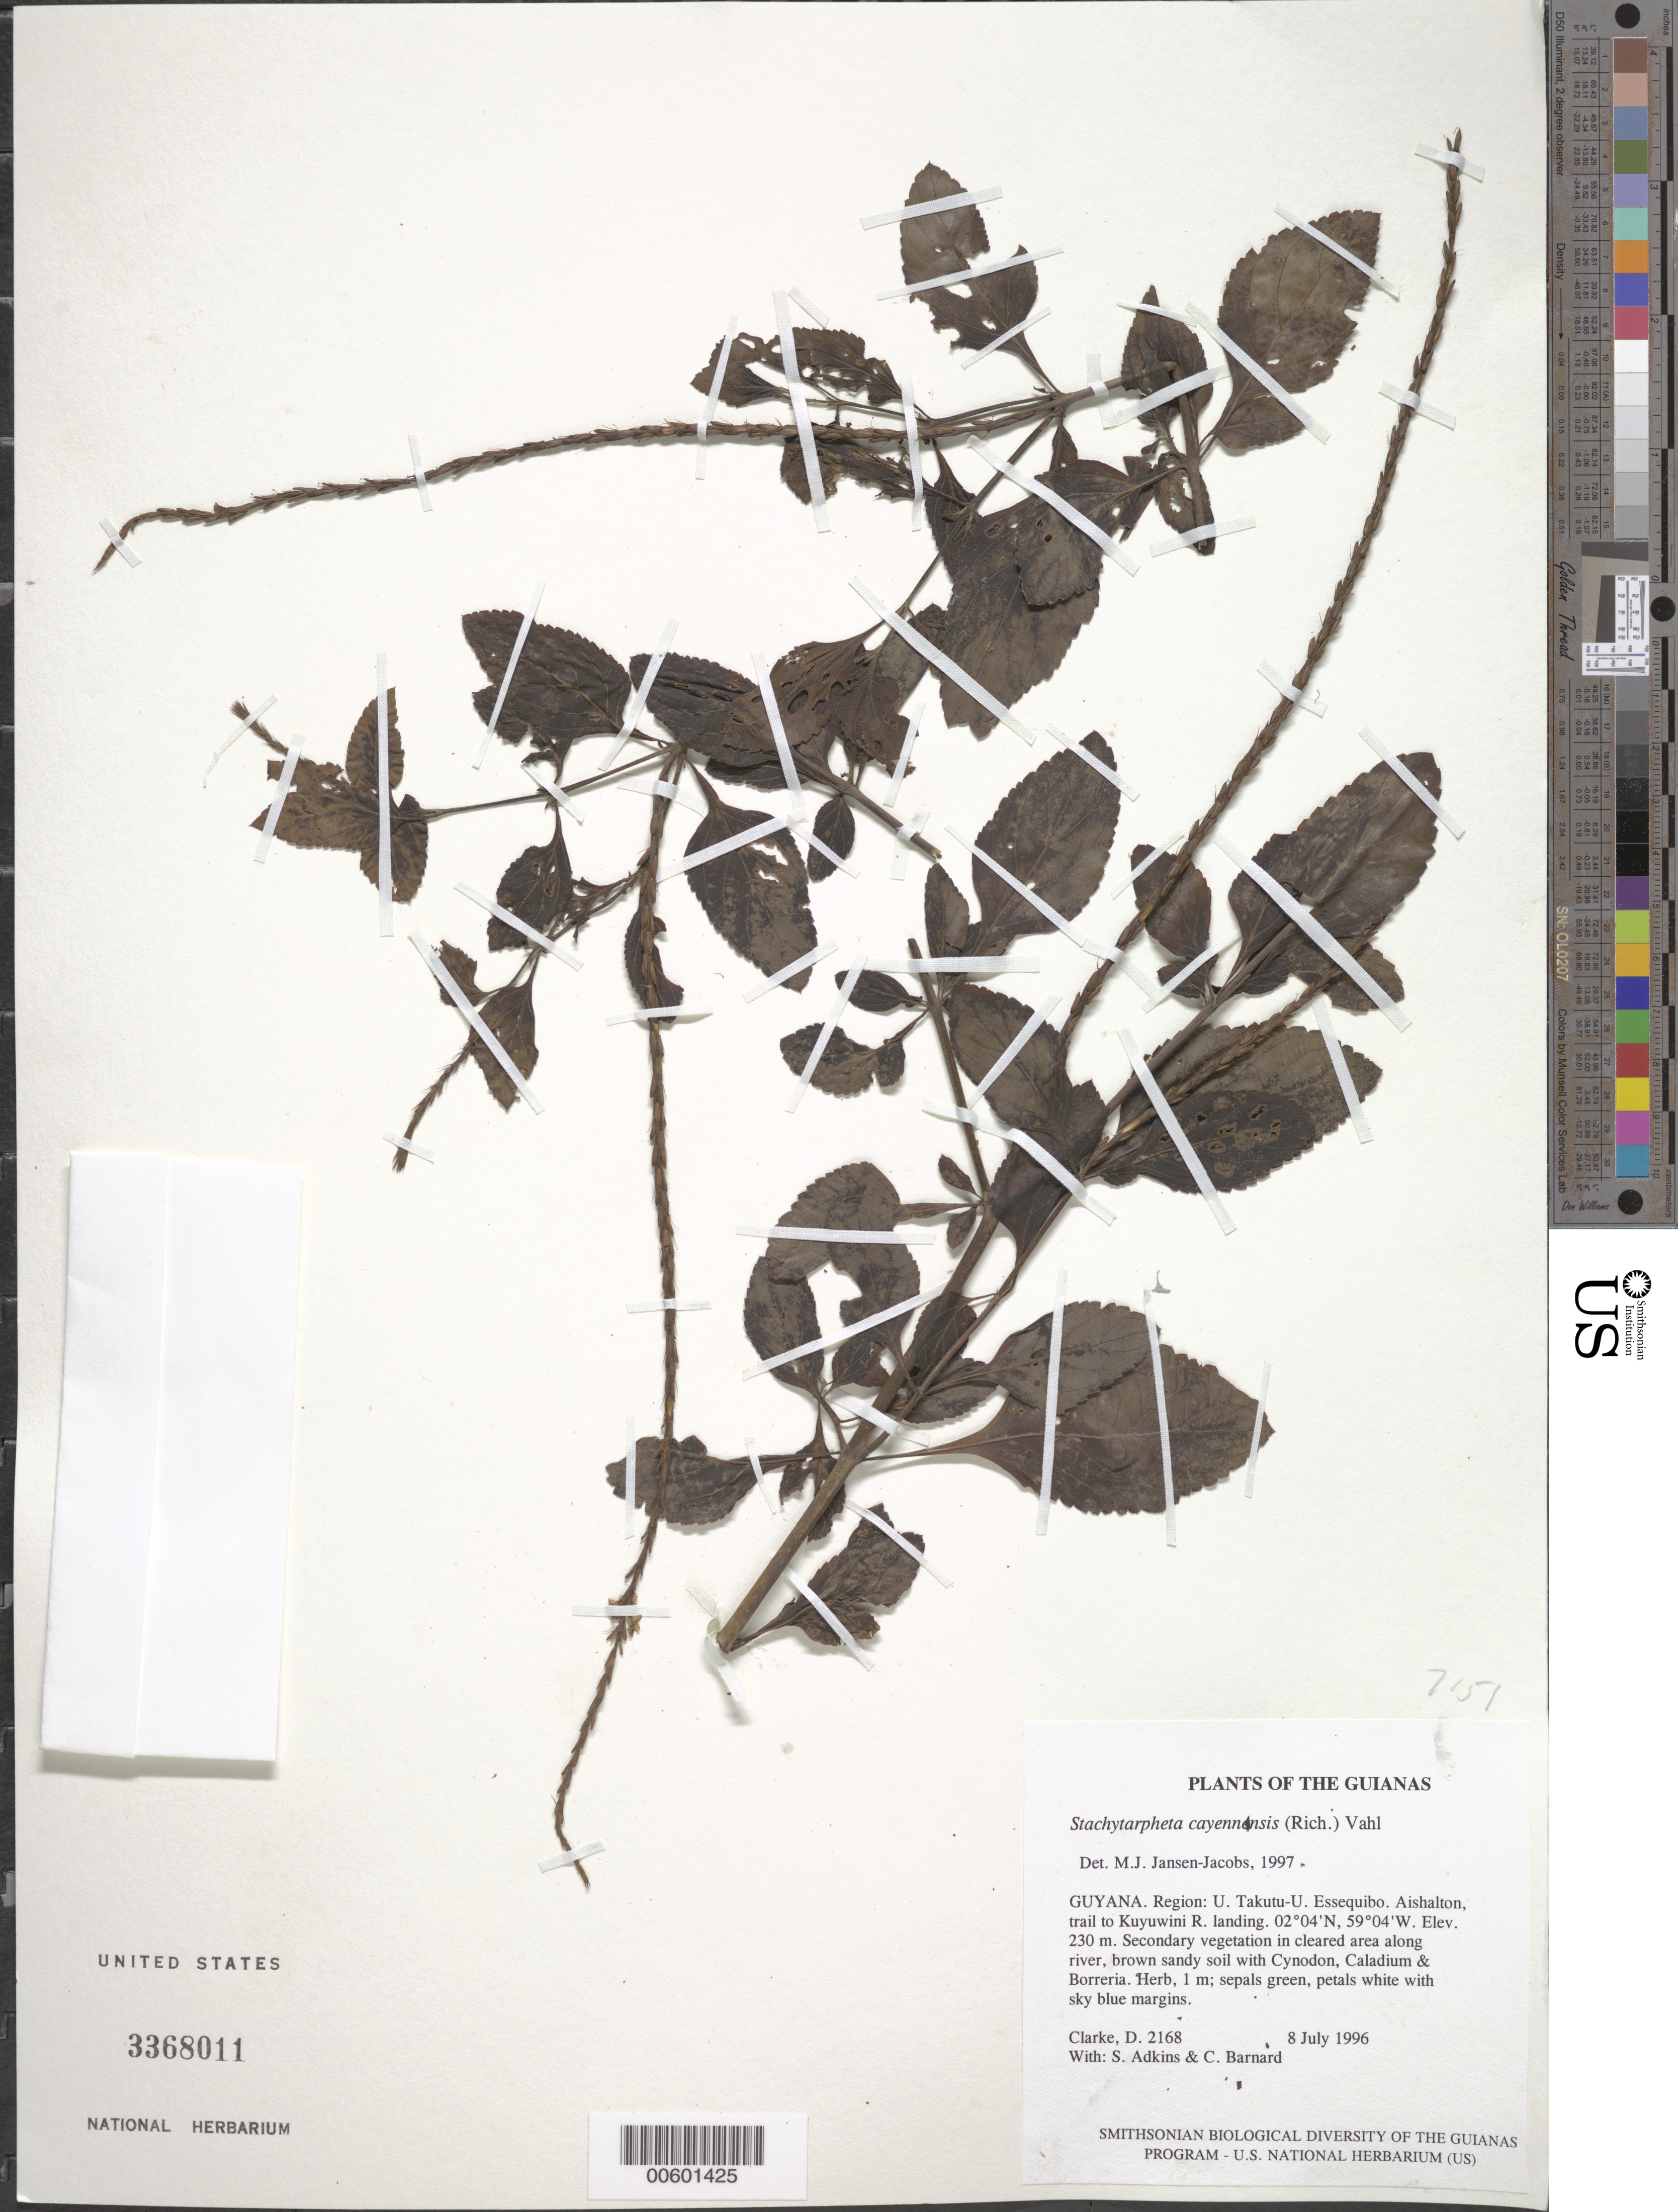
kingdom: Plantae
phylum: Tracheophyta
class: Magnoliopsida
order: Lamiales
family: Verbenaceae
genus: Stachytarpheta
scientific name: Stachytarpheta cayennensis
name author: (Rich.) Vahl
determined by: Jansen-Jacobs, M. J., (U), Nationaal Herbarium Nederland, Utrecht University branch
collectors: H. D. Clarke, S. Adkins & C. Bernard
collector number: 2168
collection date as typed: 8 July 1996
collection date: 1996-07-08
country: Guyana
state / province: U. Takutu-U. Essequibo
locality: Aishalton, trail to Kuyuwini R. landing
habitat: Secondary vegetation in cleared area along river, brown sandy soil with Cynodon, Caladium & Borreria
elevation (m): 230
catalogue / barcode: US 3368011